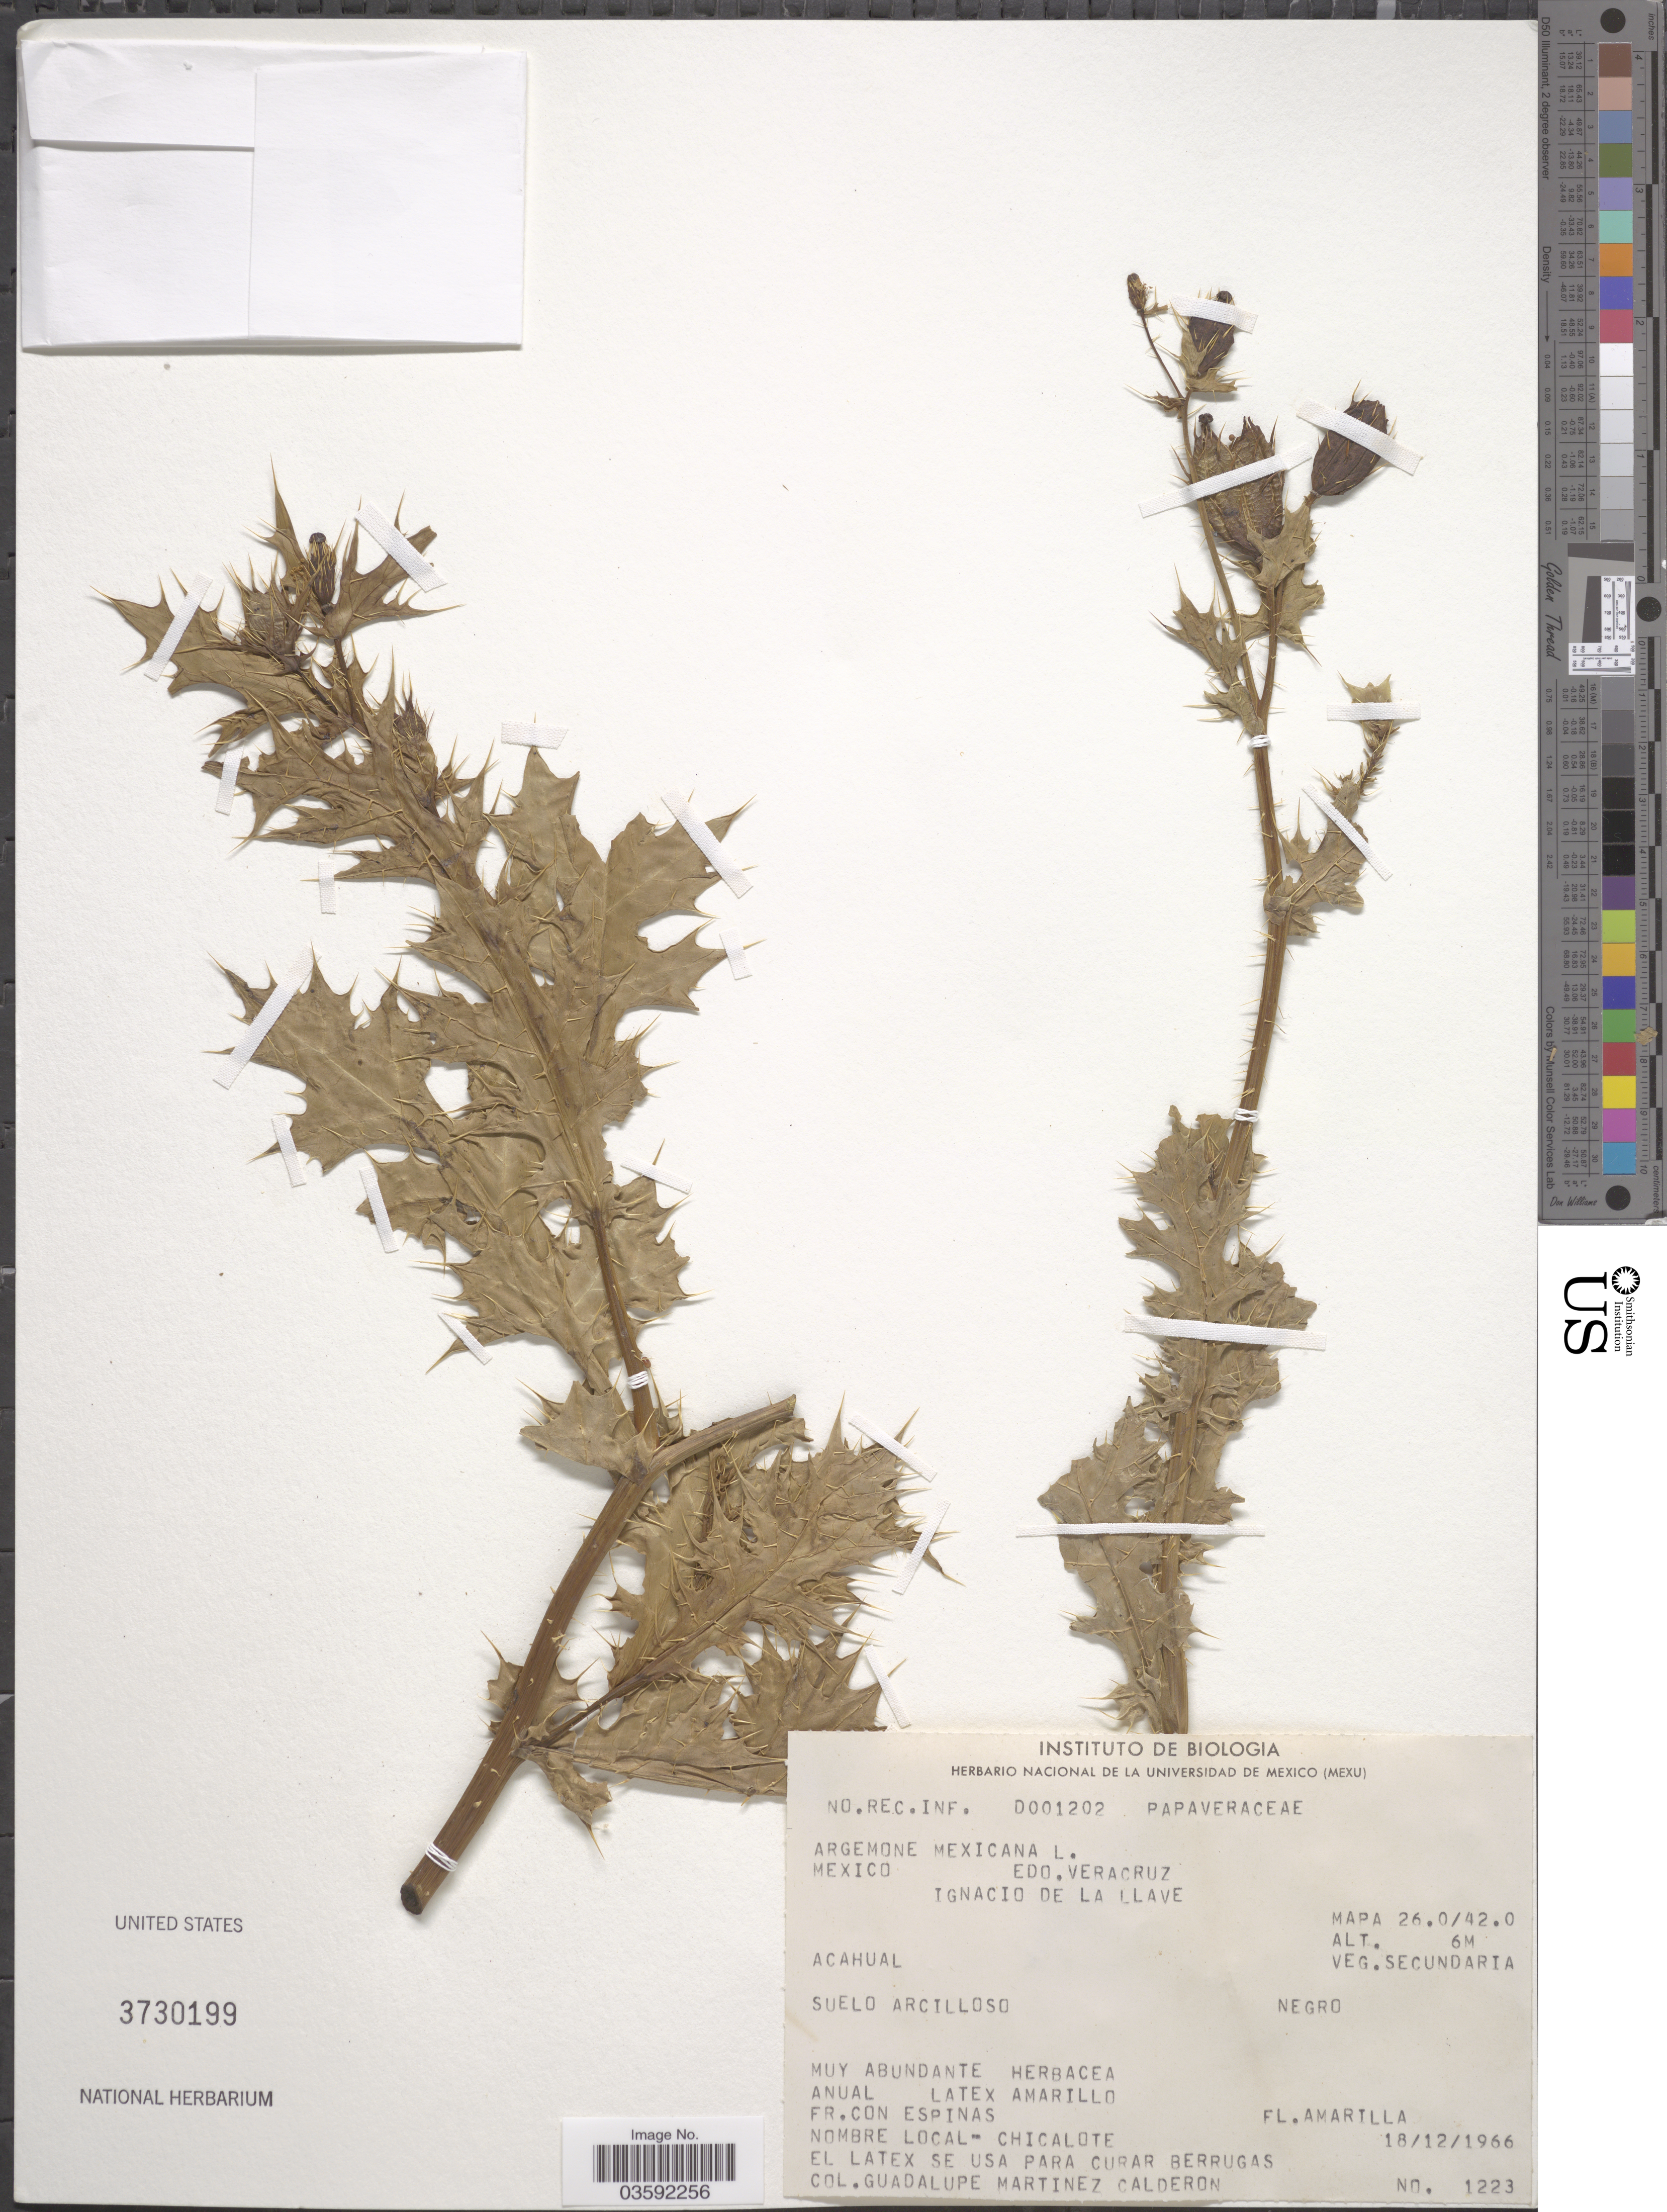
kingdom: Plantae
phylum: Tracheophyta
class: Magnoliopsida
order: Ranunculales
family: Papaveraceae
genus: Argemone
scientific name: Argemone mexicana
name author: L.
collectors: G. Martinez-C.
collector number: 1223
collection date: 1966-12-18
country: Mexico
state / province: Veracruz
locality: Edo. Veracruz. Ignacio de La Llave. Acahual, Mapa 26.0/42.0.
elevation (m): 6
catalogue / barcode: US 3730199